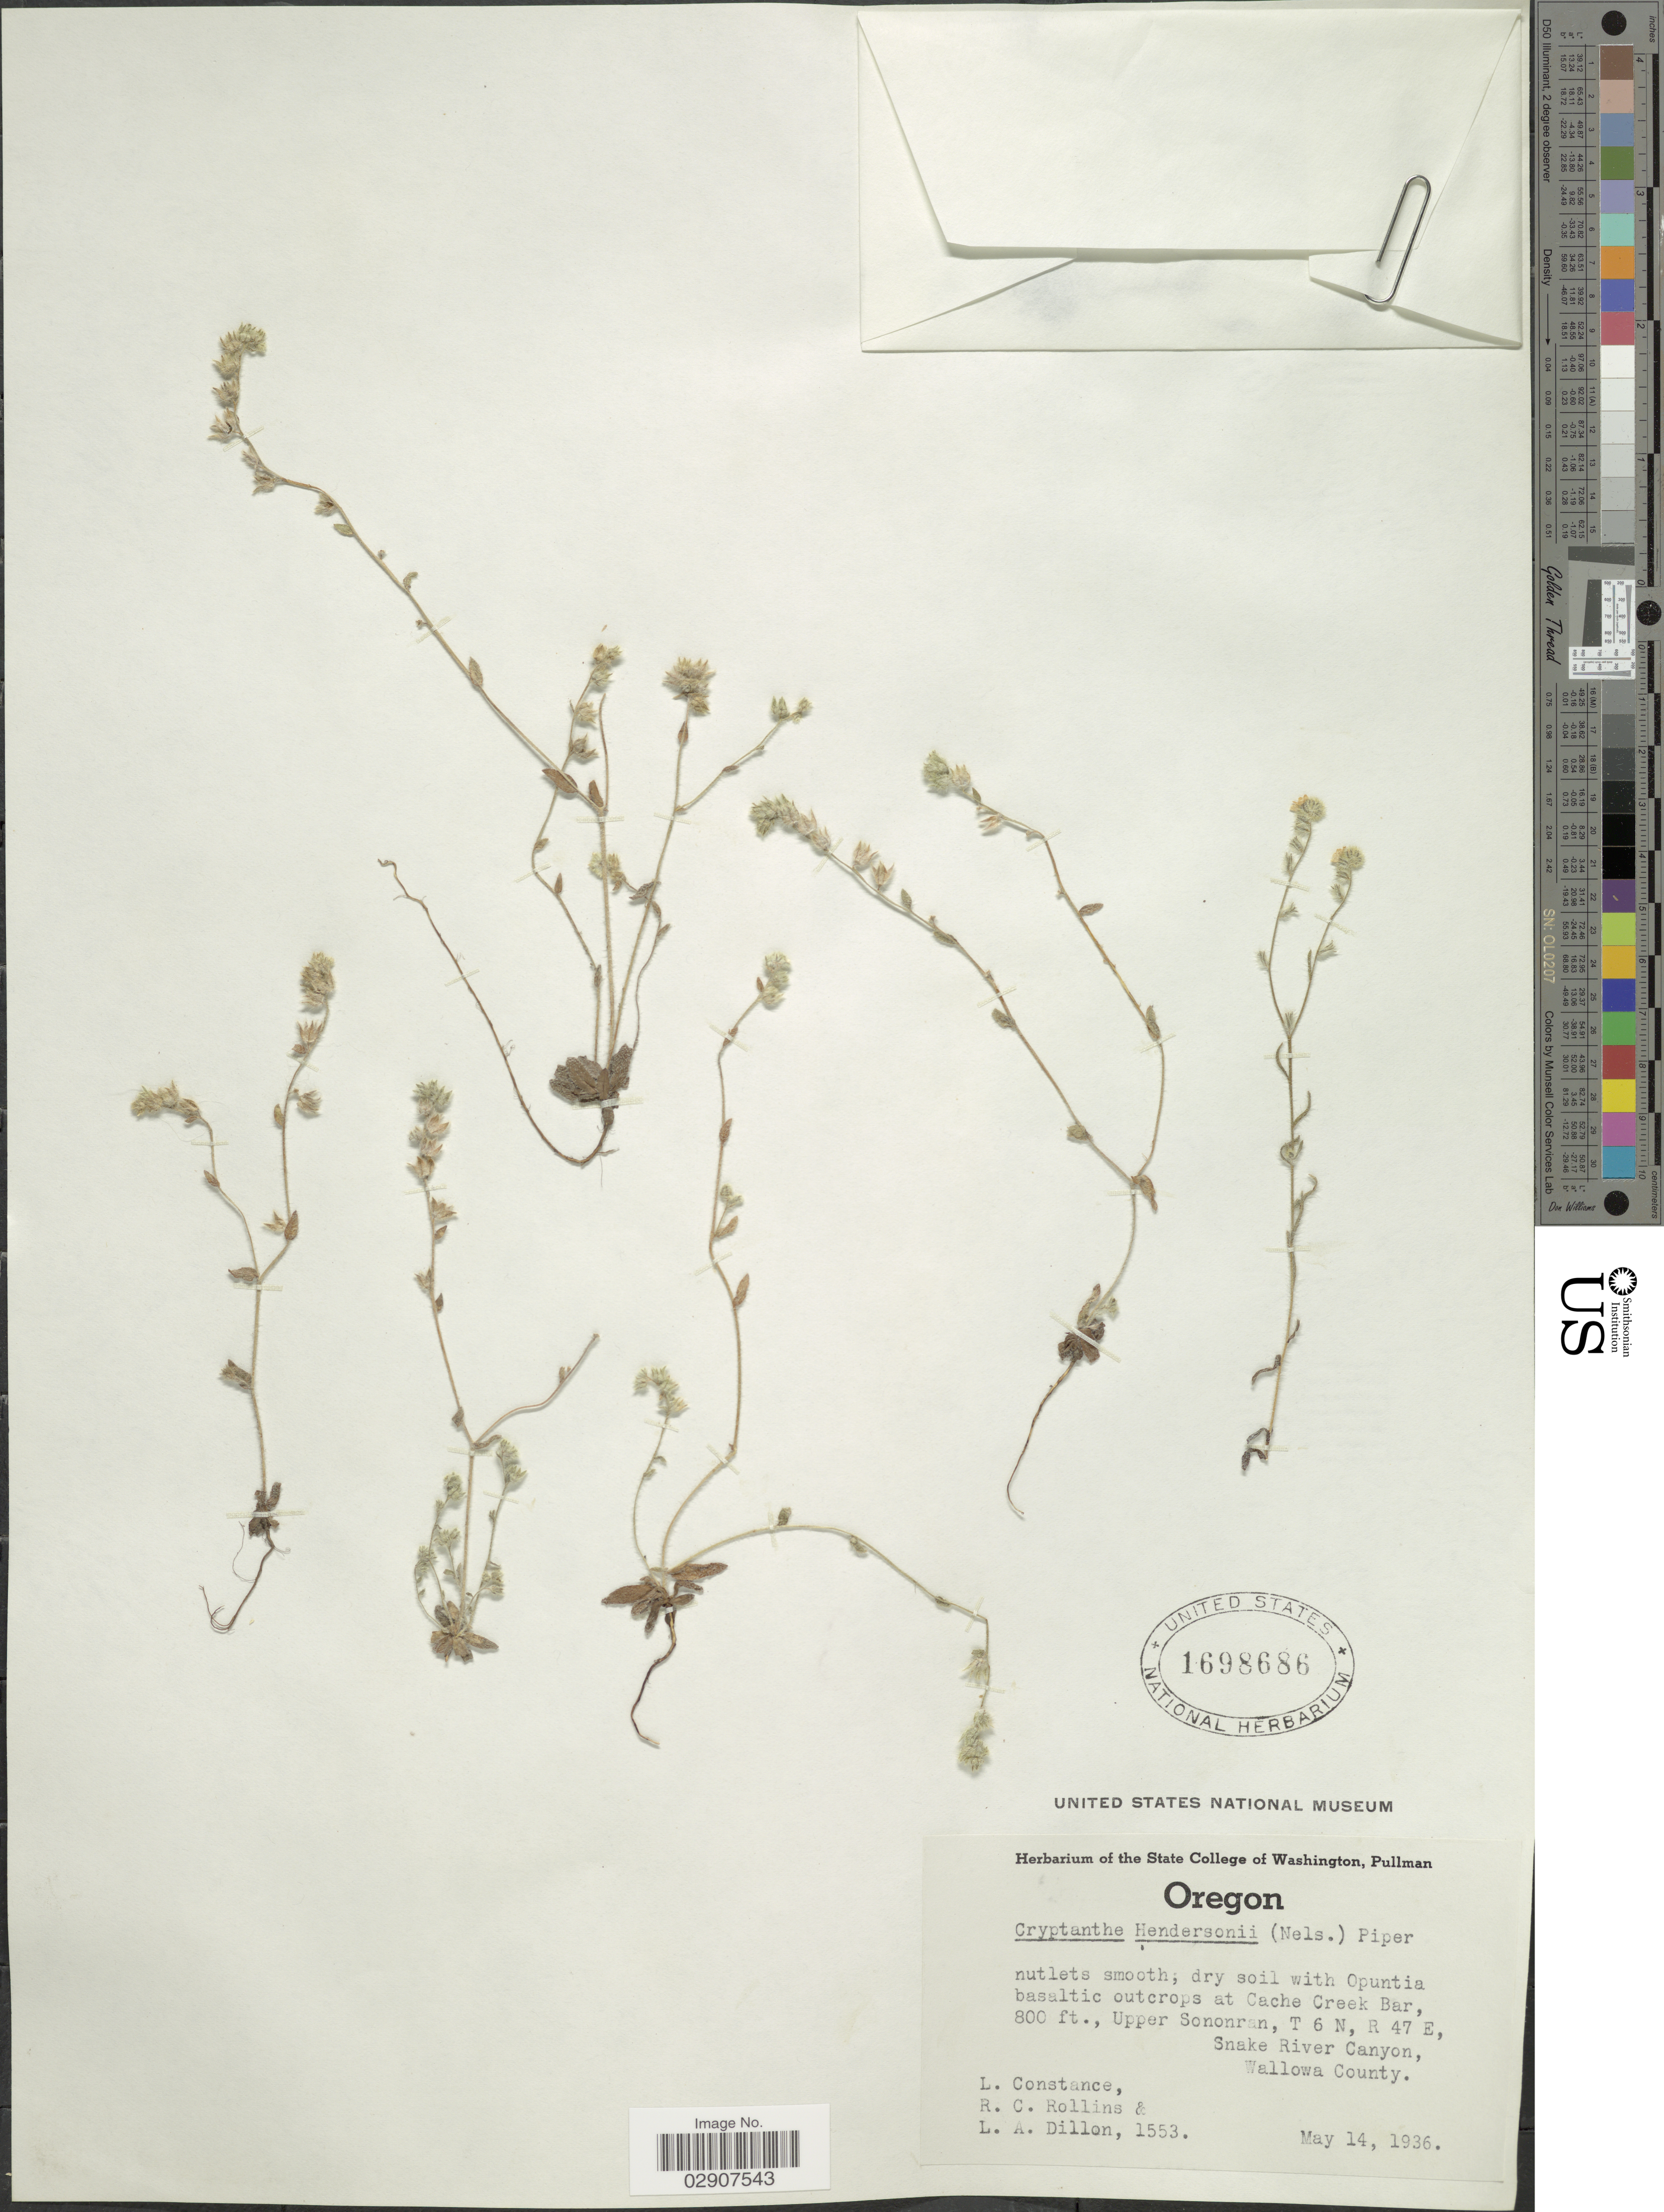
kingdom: Plantae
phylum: Tracheophyta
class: Magnoliopsida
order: Boraginales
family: Boraginaceae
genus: Cryptantha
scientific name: Cryptantha hendersonii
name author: (A. Nelson) A. Nelson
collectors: L. Constance, R. C. Rollins & L. Dillon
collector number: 1553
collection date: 1936-05-14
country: United States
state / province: Oregon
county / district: Wallowa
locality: Basaltic outcrops at Cache Creek Bar, Upper Sononran, T 6 N, R 47 E, Snake River Canyon, Wallowa County.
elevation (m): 244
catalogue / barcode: US 1698686